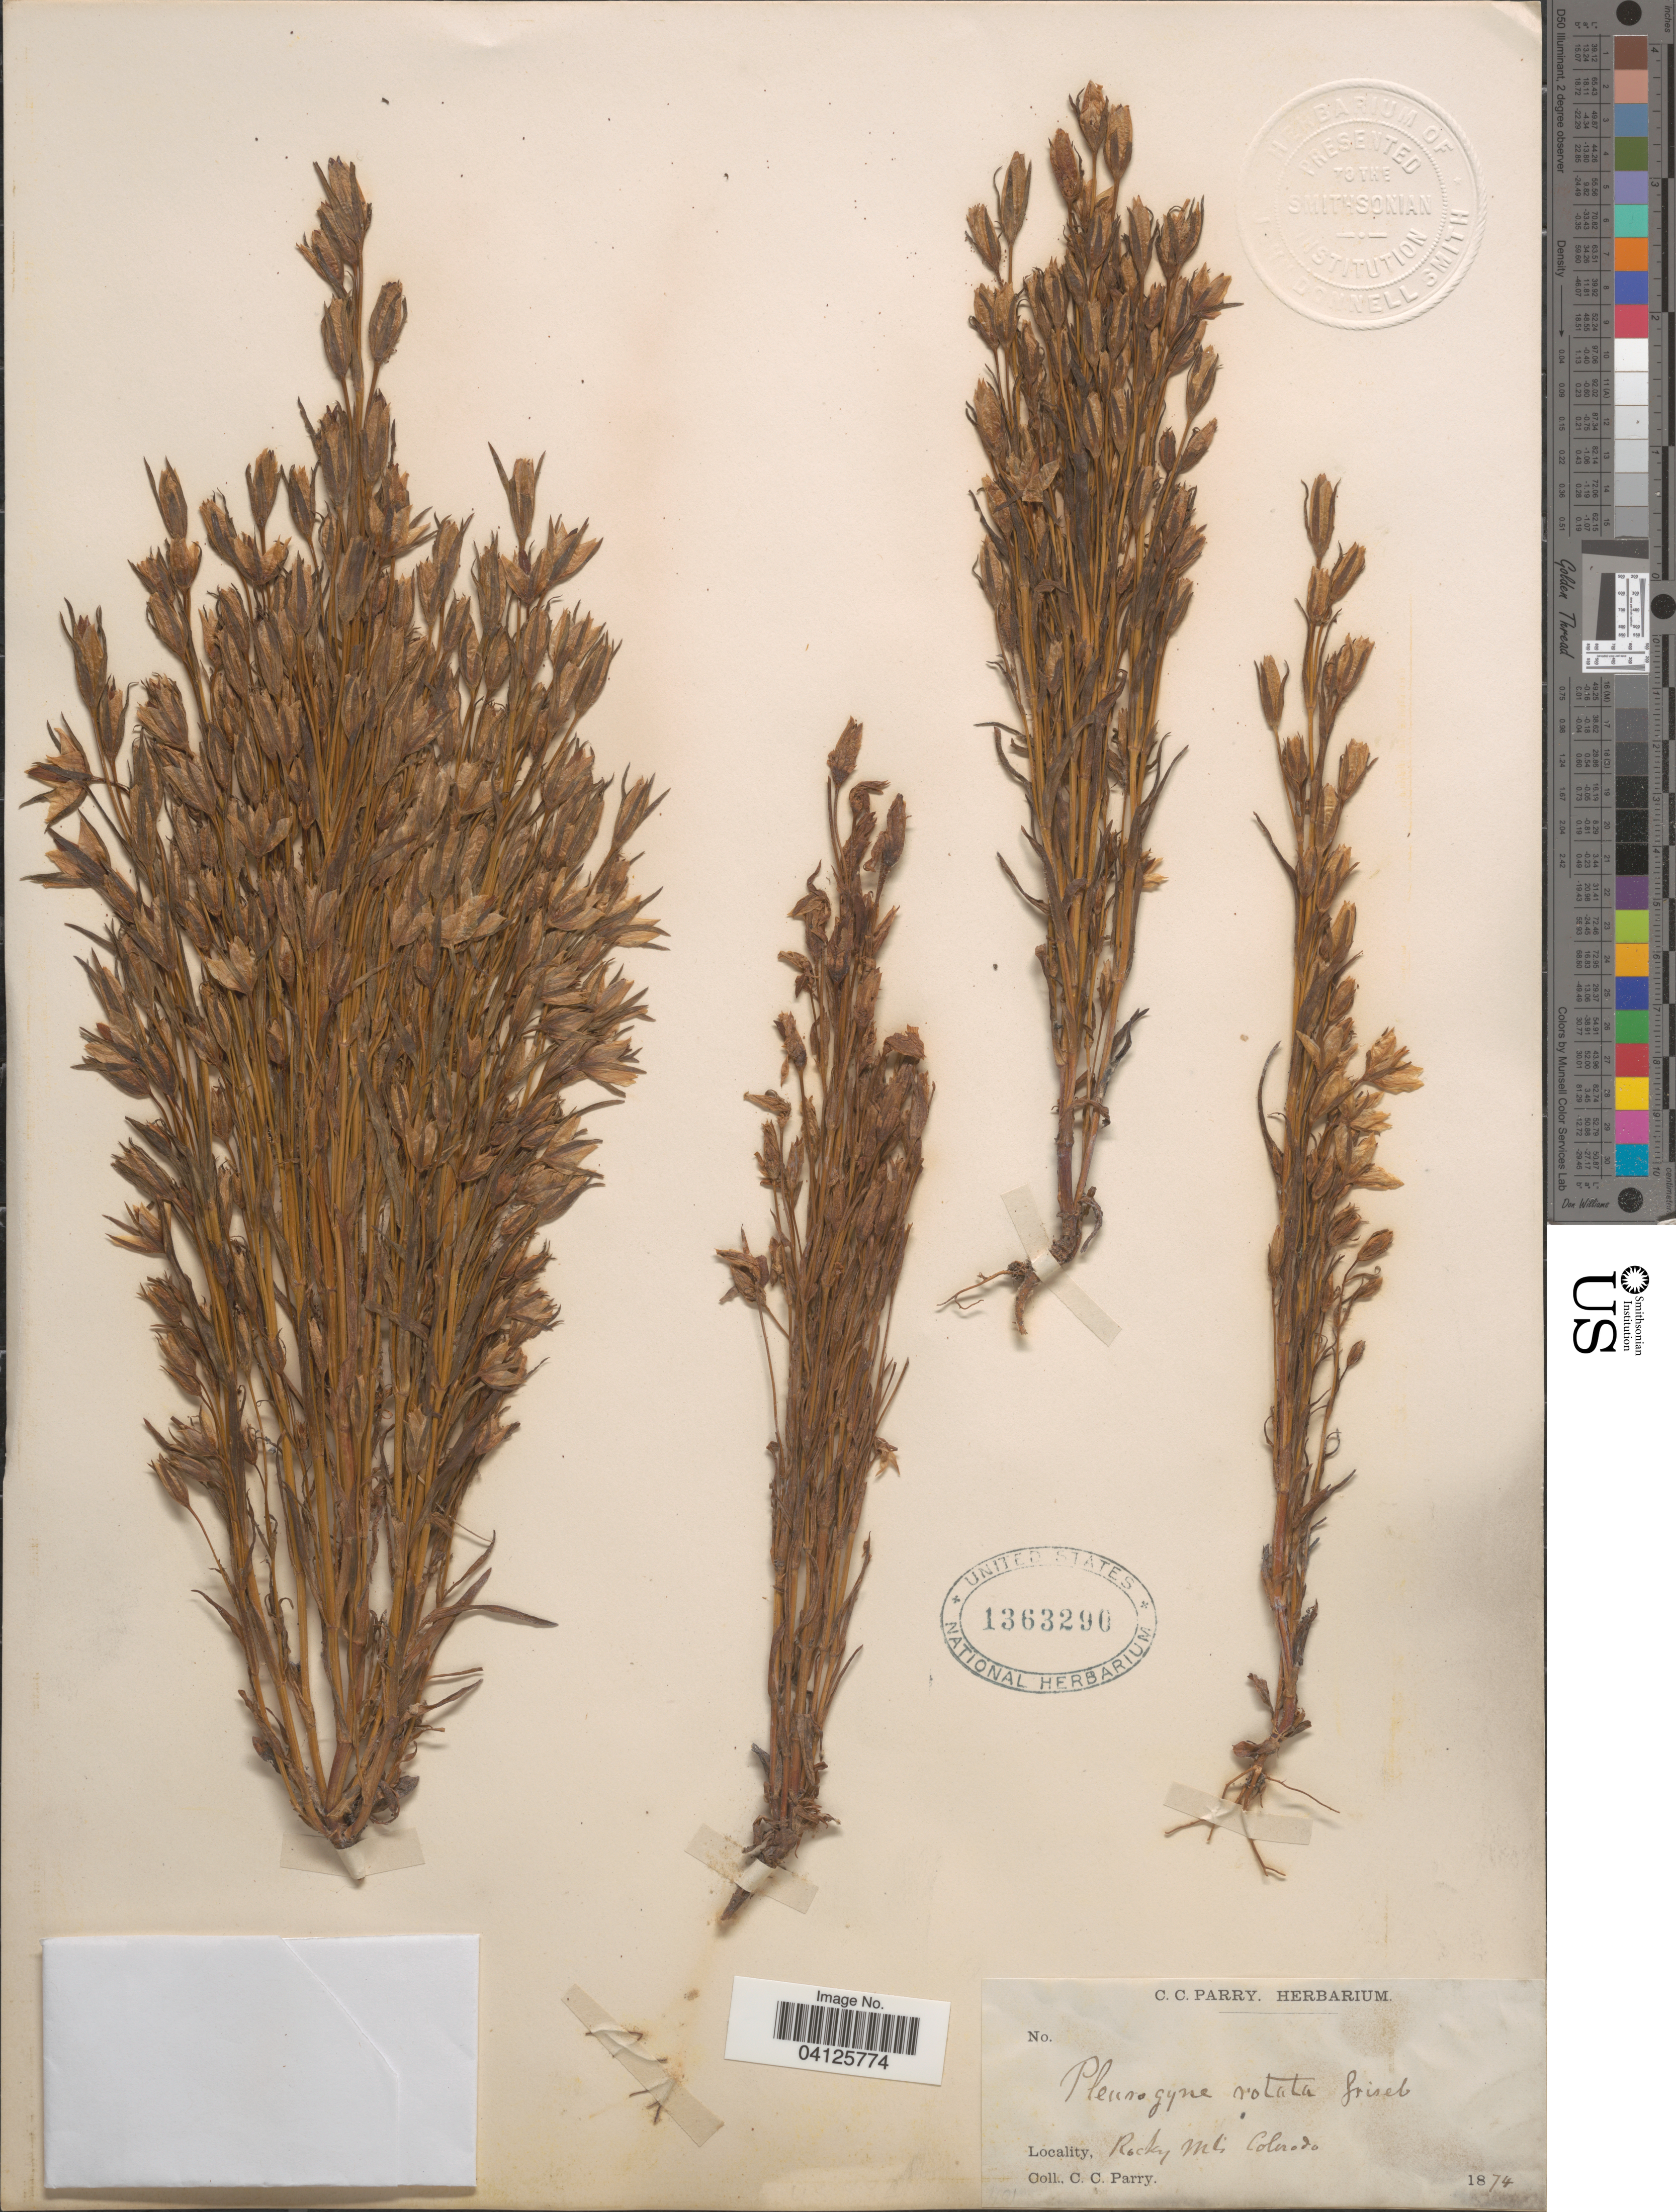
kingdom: Plantae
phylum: Tracheophyta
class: Magnoliopsida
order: Gentianales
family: Gentianaceae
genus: Lomatogonium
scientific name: Lomatogonium rotatum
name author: (L.) Fr.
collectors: C. C. Parry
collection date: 1874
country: United States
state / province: Colorado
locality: Rocky Mts.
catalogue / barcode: US 1363290